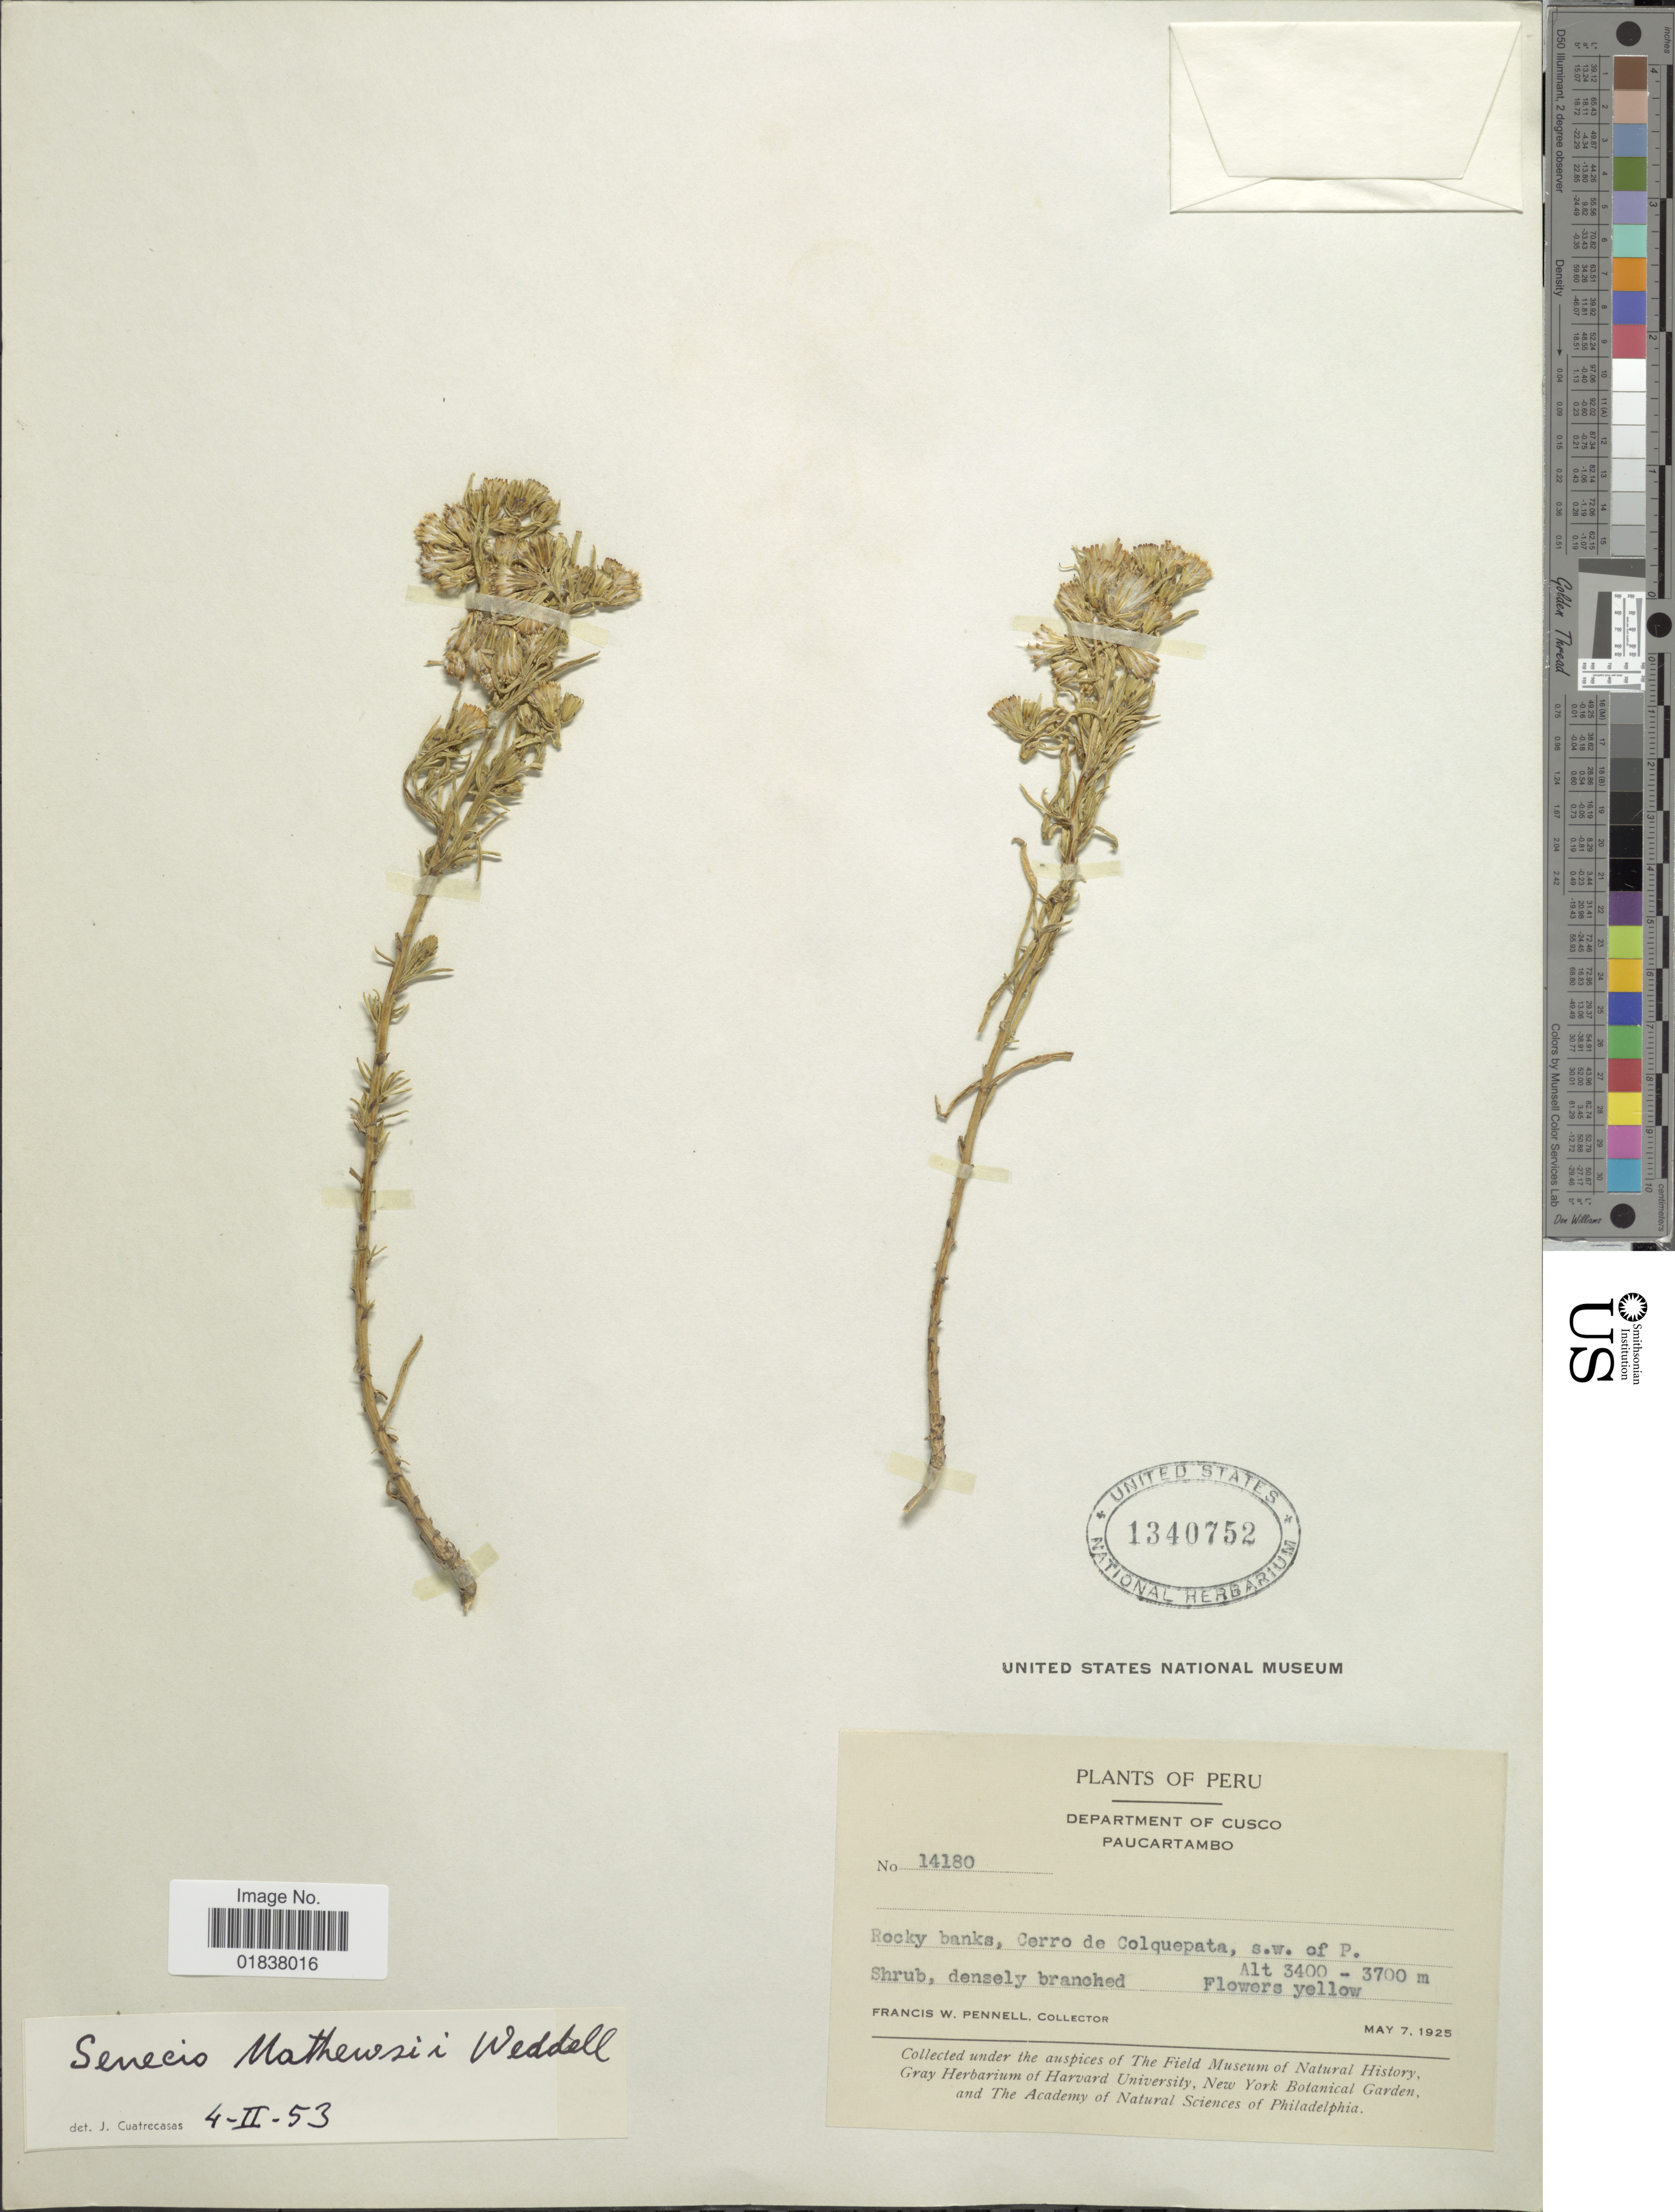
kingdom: Plantae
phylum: Tracheophyta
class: Magnoliopsida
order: Asterales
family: Asteraceae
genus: Senecio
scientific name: Senecio matthewsii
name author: Petrie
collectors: F. W. Pennell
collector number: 14180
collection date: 1925-05-07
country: Peru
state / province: Cusco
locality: Paucartambo, Cerro de Colquepata, s. w. of P.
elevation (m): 3400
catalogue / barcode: US 1340752